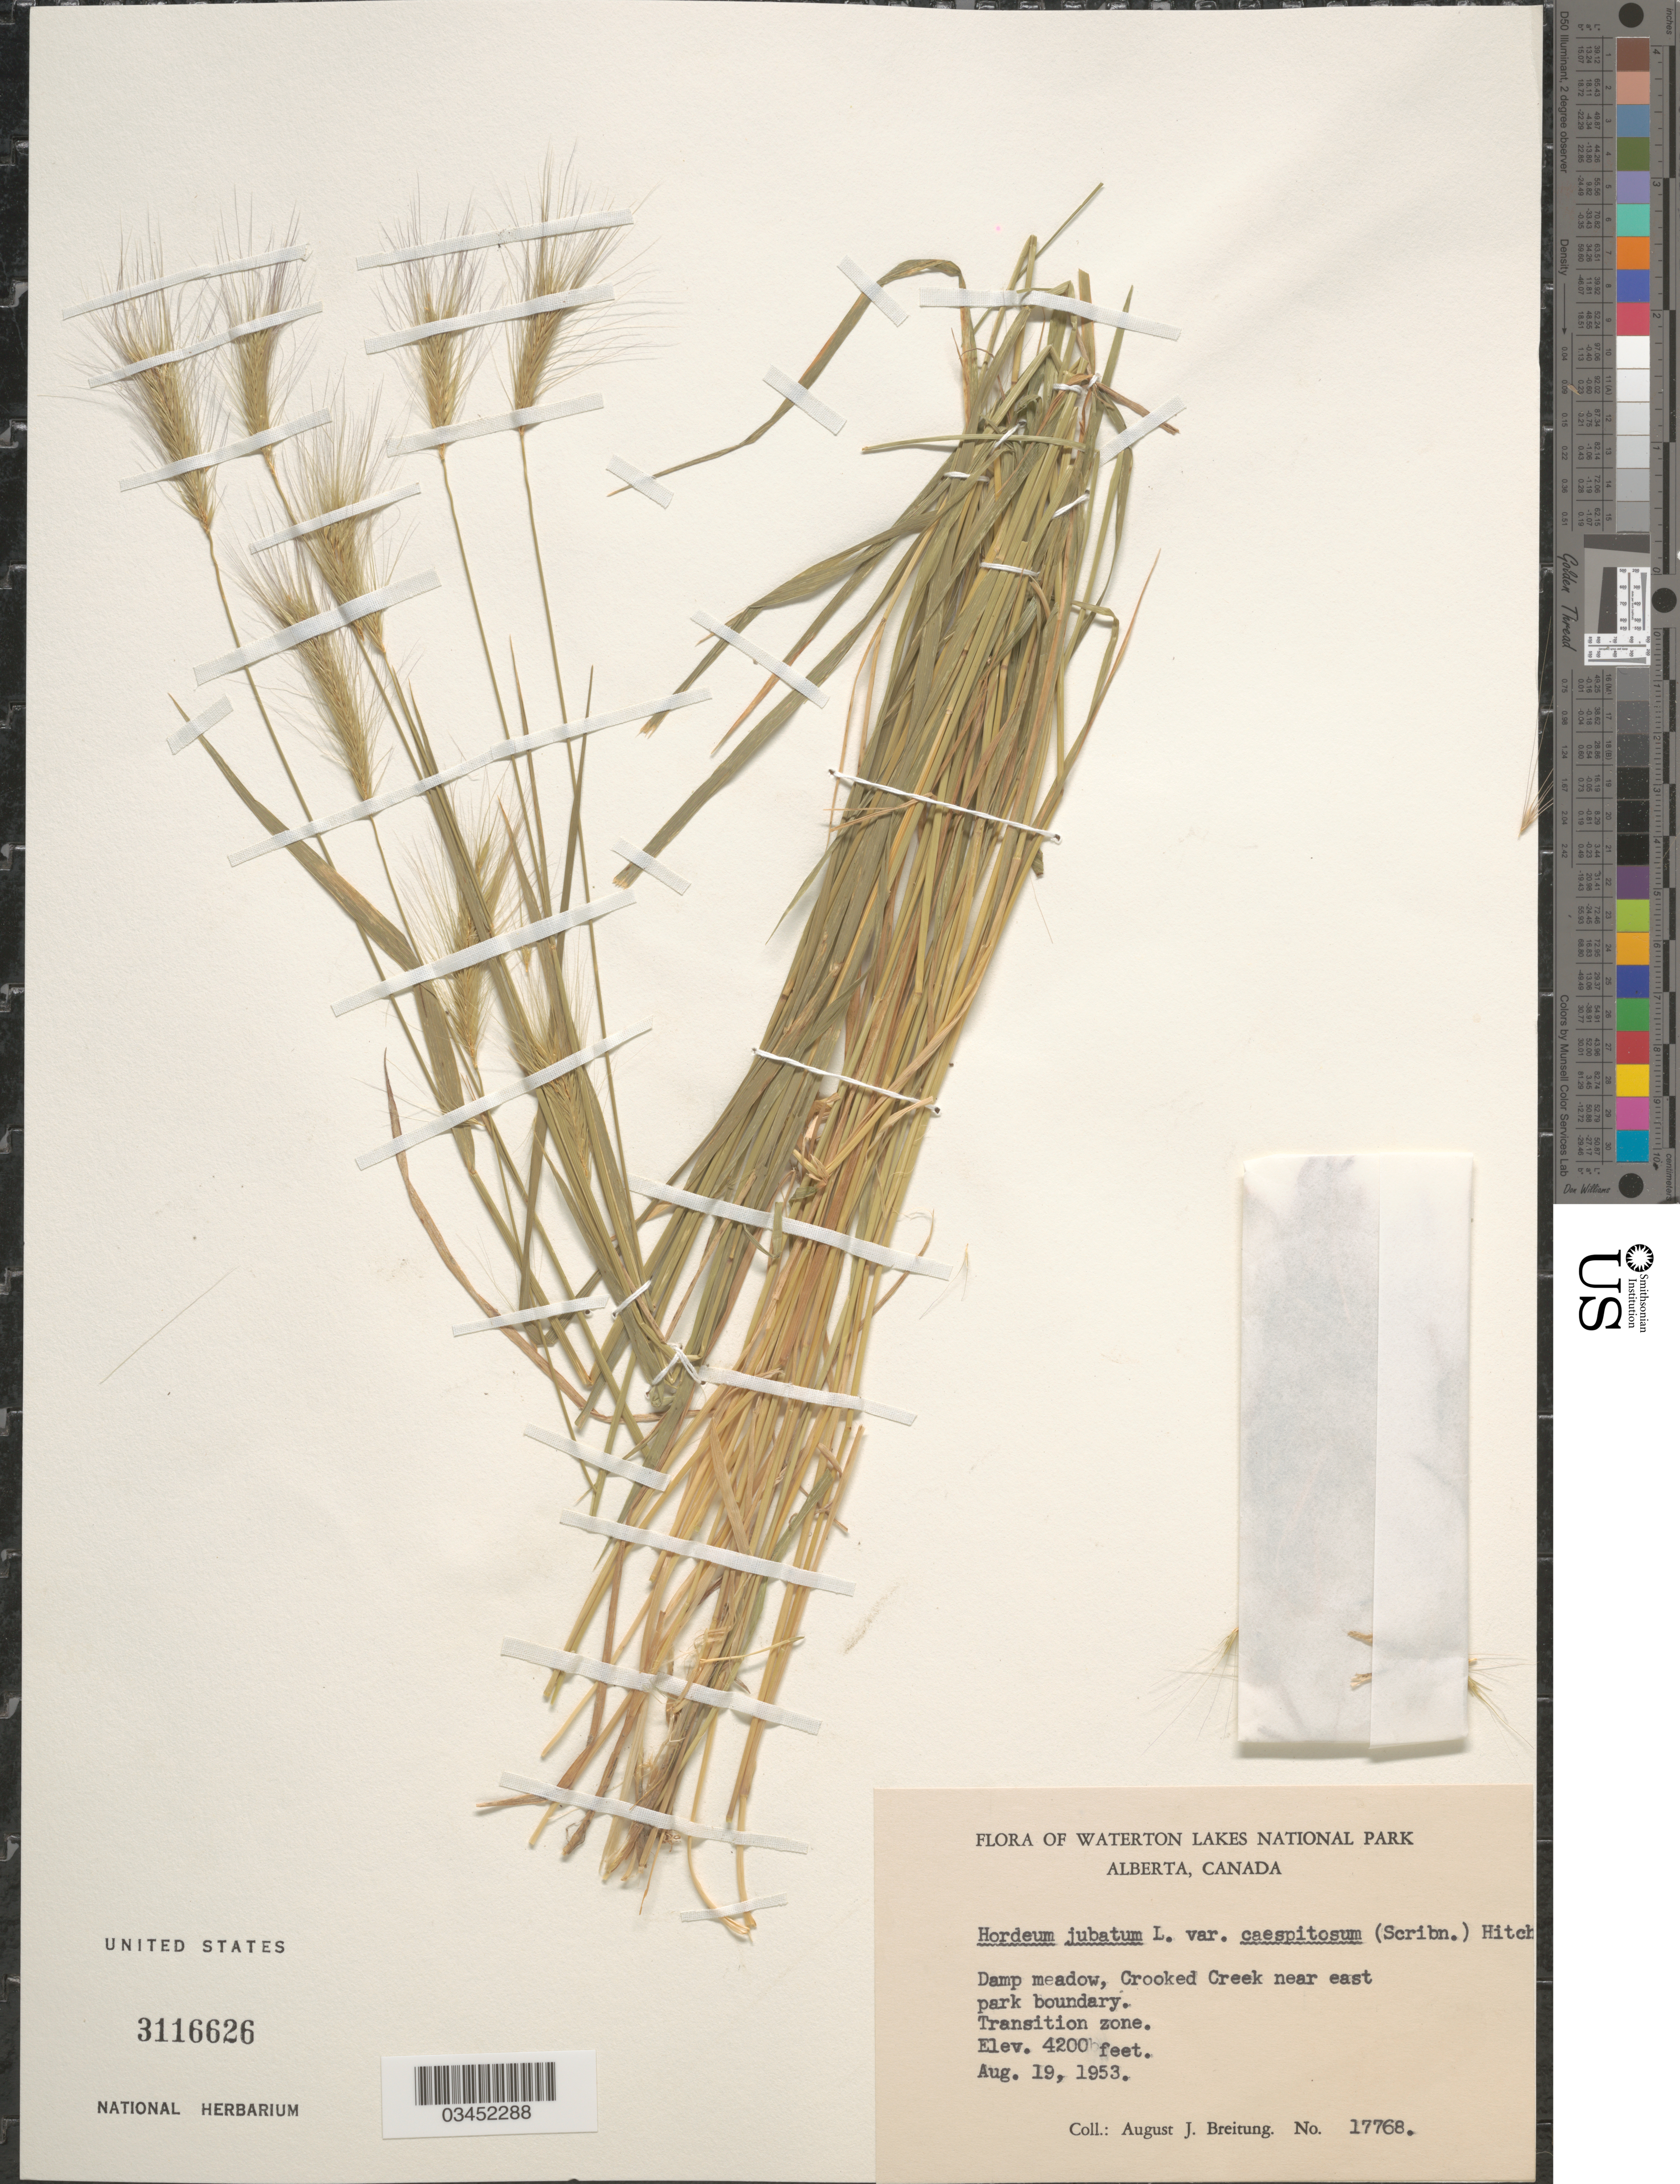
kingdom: Plantae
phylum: Tracheophyta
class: Liliopsida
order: Poales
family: Poaceae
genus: Hordeum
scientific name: Hordeum jubatum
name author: L.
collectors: A. Breitung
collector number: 17768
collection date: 1953-08-19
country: Canada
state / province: Alberta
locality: Waterton Lakes National Park. Damp meadow, Crooked Creek near east park boundary. Transition zone.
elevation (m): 1280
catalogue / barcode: US 3116626